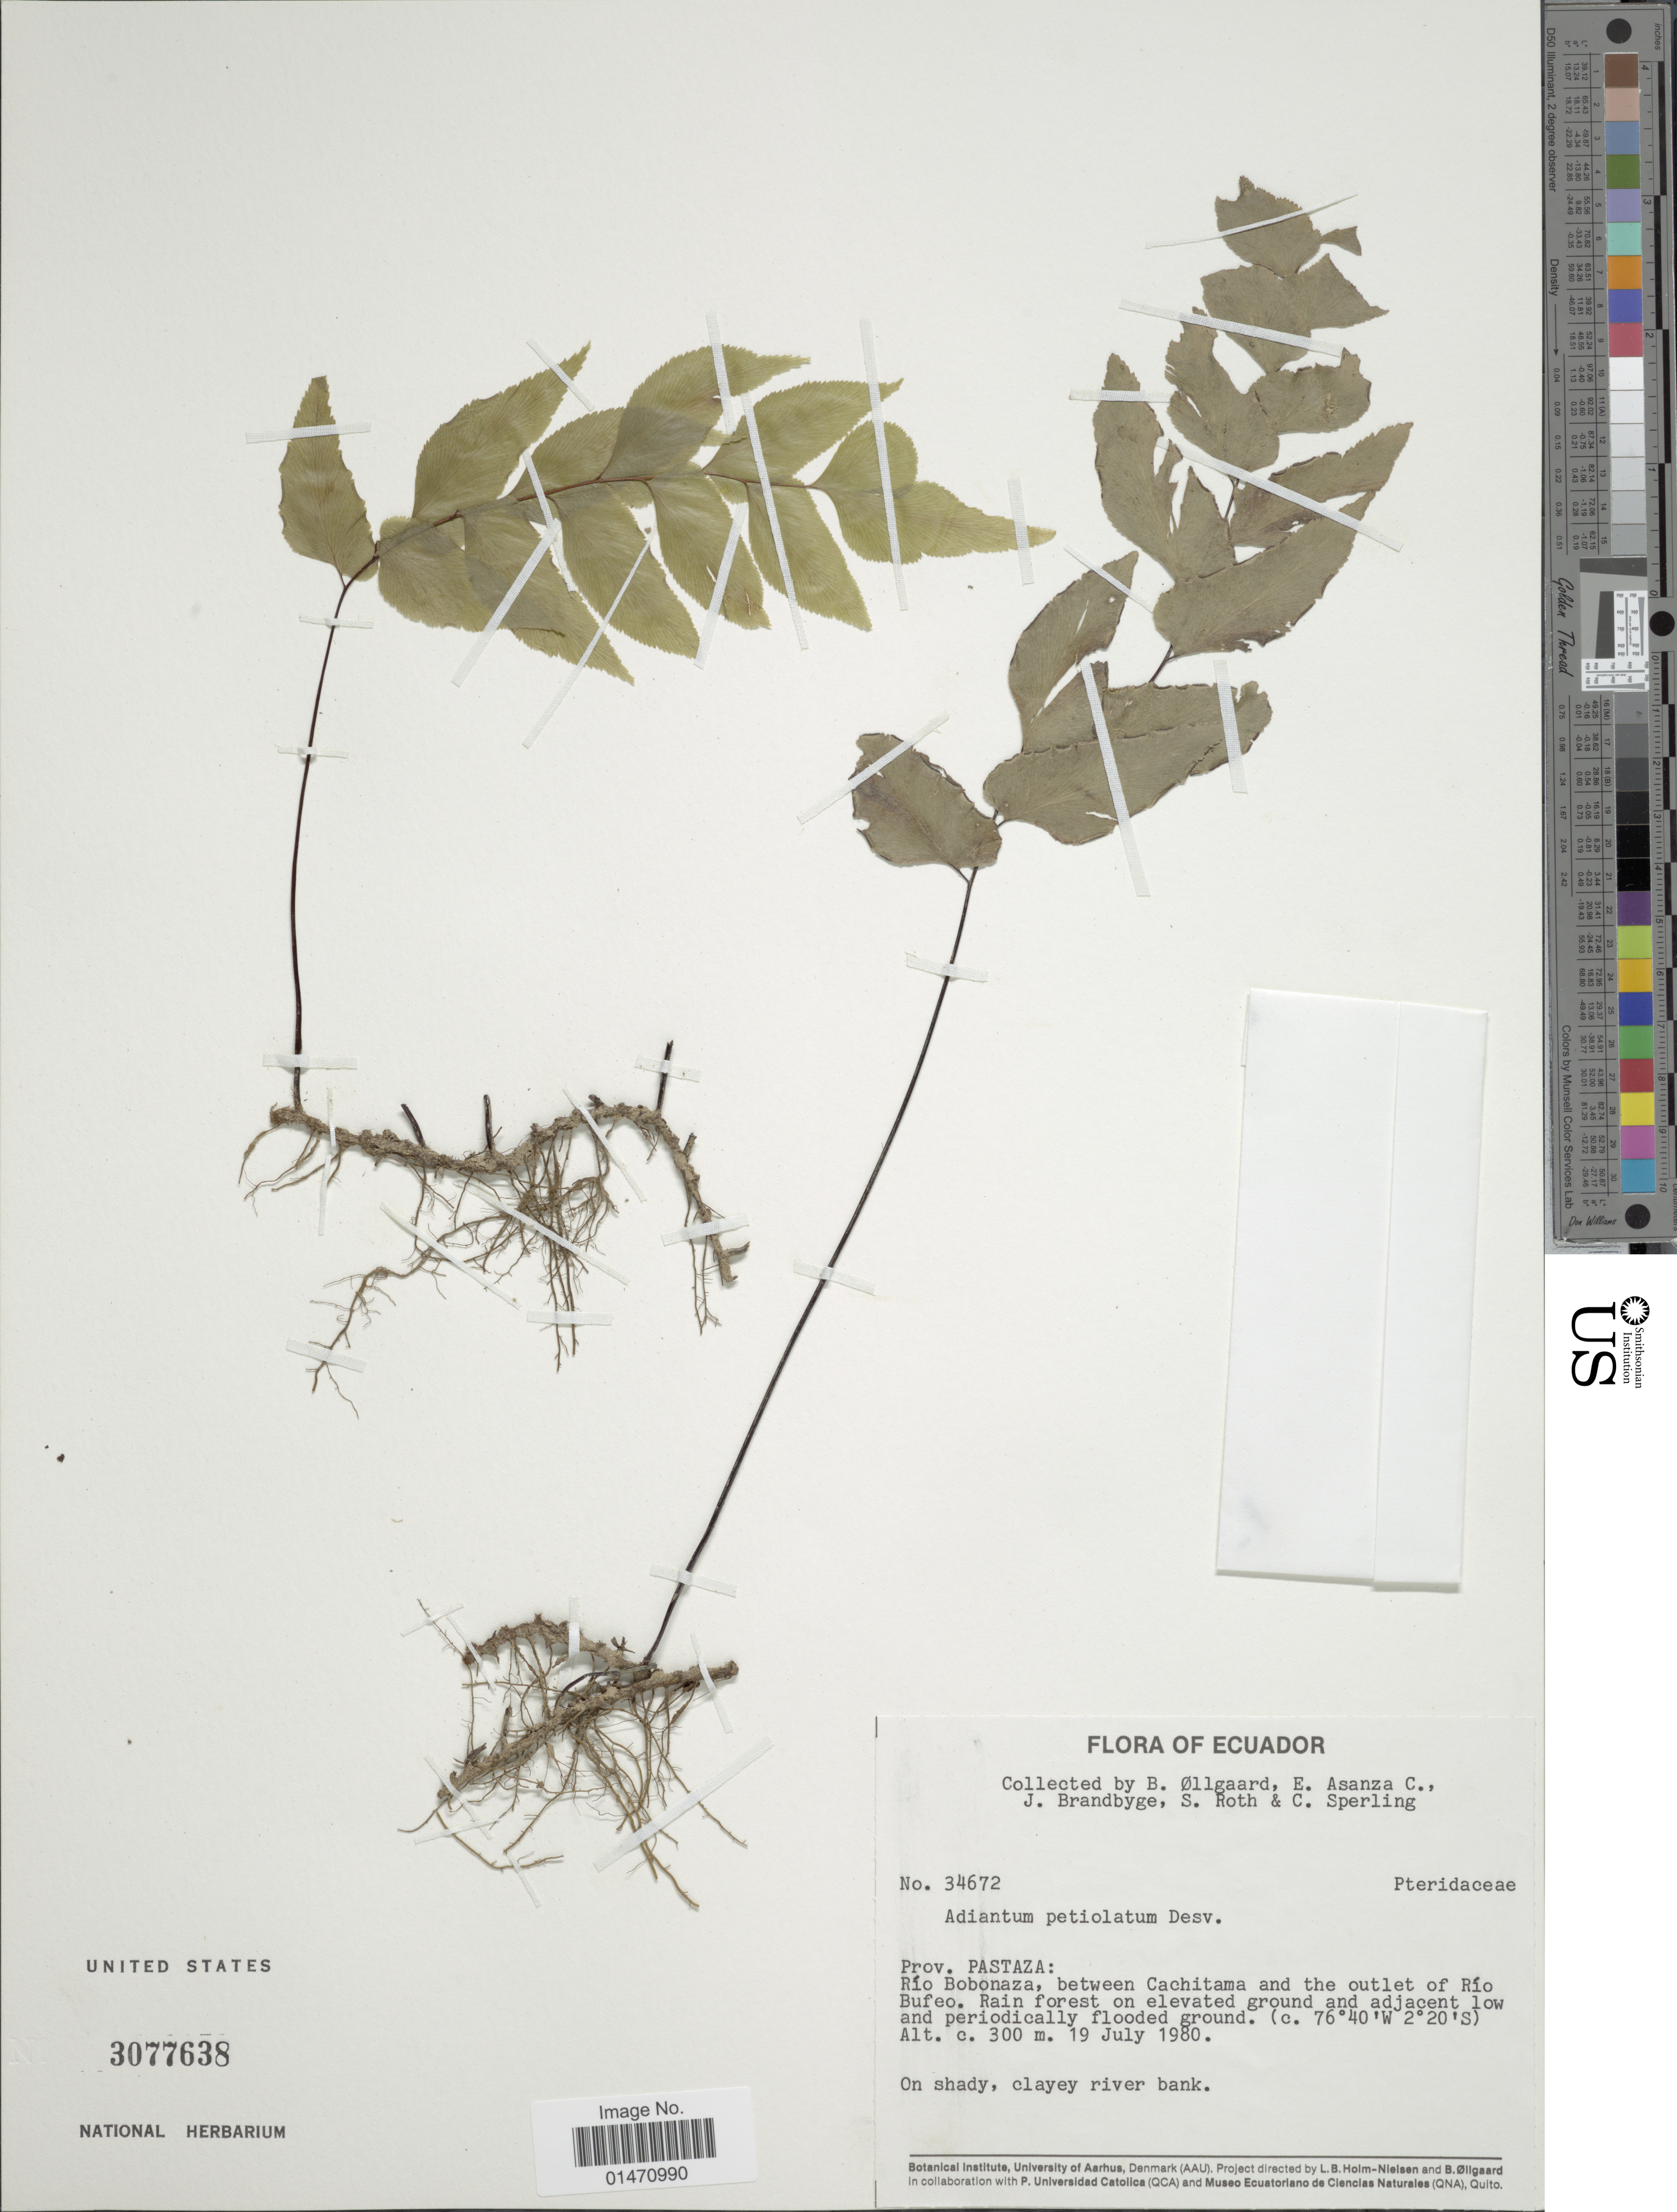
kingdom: Plantae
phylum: Tracheophyta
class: Polypodiopsida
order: Polypodiales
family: Pteridaceae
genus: Adiantum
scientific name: Adiantum petiolatum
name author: Desv.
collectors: B. Øllgaard, E. Asanza C., J. Brandbyge, S. Roth & C. Sperling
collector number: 34672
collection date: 1980-07-19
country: Ecuador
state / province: Pastaza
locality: Prov. Pastaza: Rio Bobonaza, between Cachitama and the outlet of Rio Bufeo, rain forest on elevated ground and adjacent low and periodically flooded ground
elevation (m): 300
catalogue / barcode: US 3077638